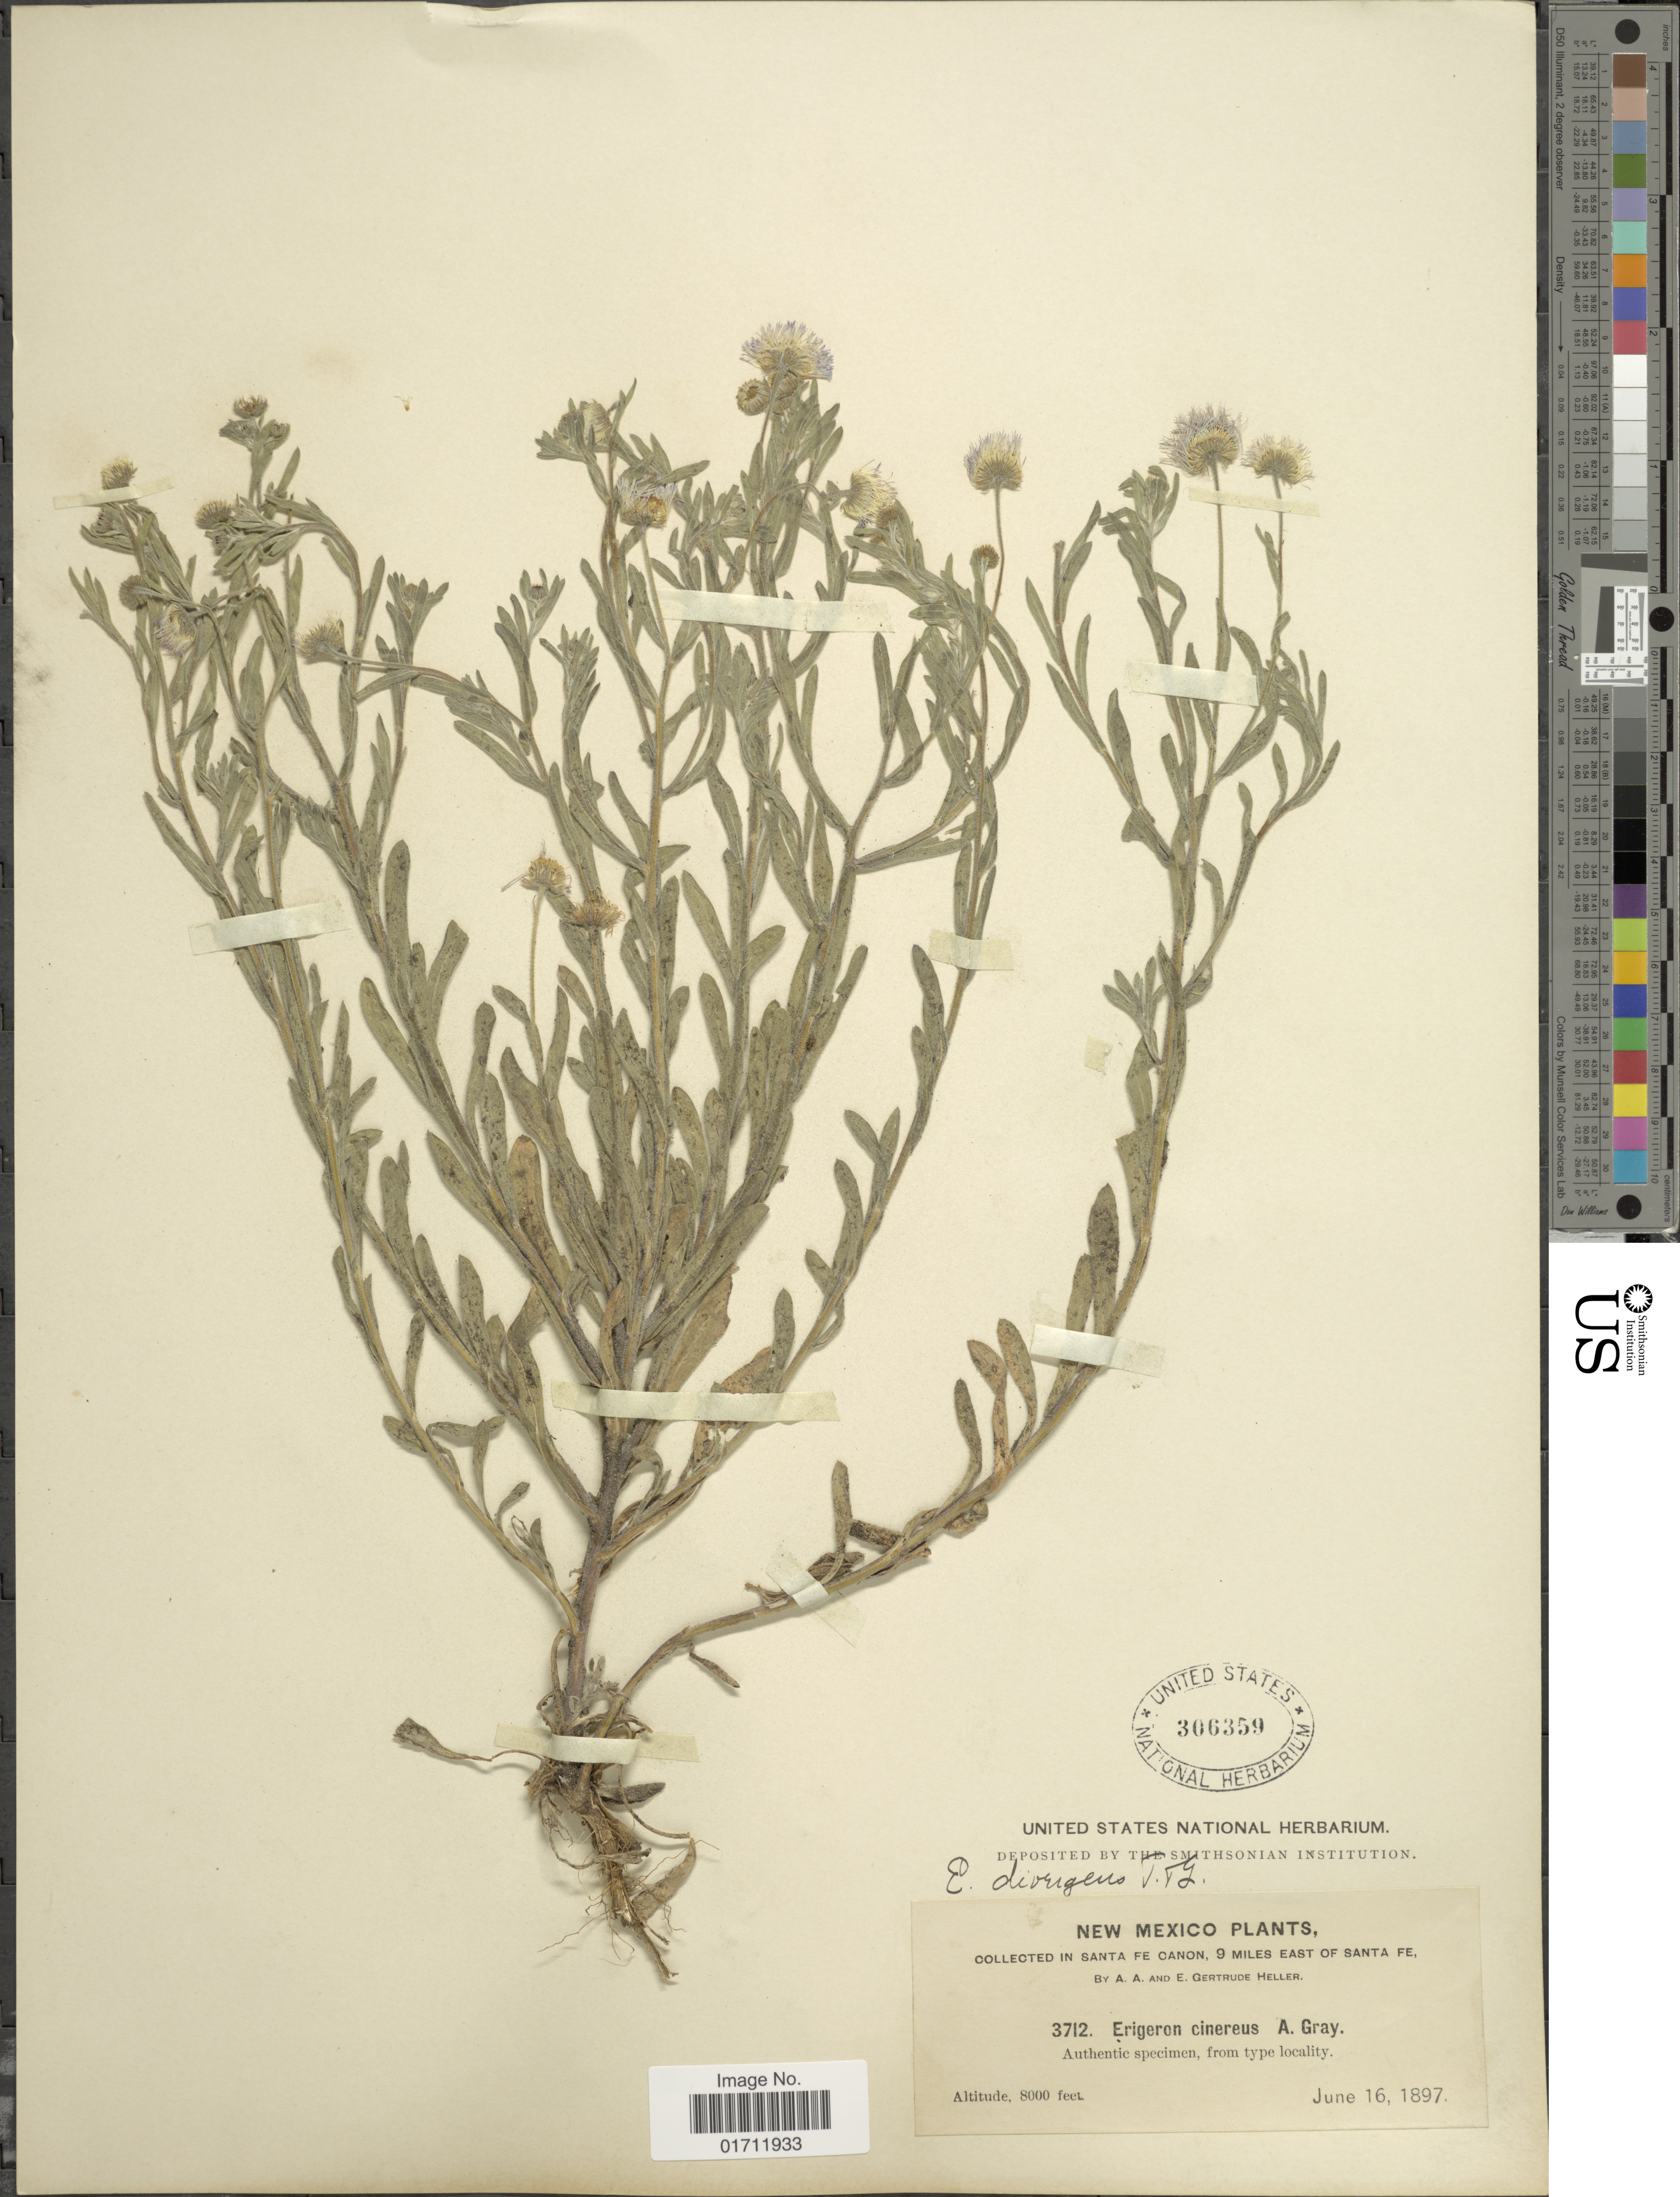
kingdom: Plantae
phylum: Tracheophyta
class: Magnoliopsida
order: Asterales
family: Asteraceae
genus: Erigeron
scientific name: Erigeron divergens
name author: Torr. & A. Gray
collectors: A. A. Heller & E. G. Heller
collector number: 3712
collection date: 1897-06-16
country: United States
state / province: New Mexico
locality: In Santa Fe Canon, 9 miles East of Santa Fe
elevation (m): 2438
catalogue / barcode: US 306359